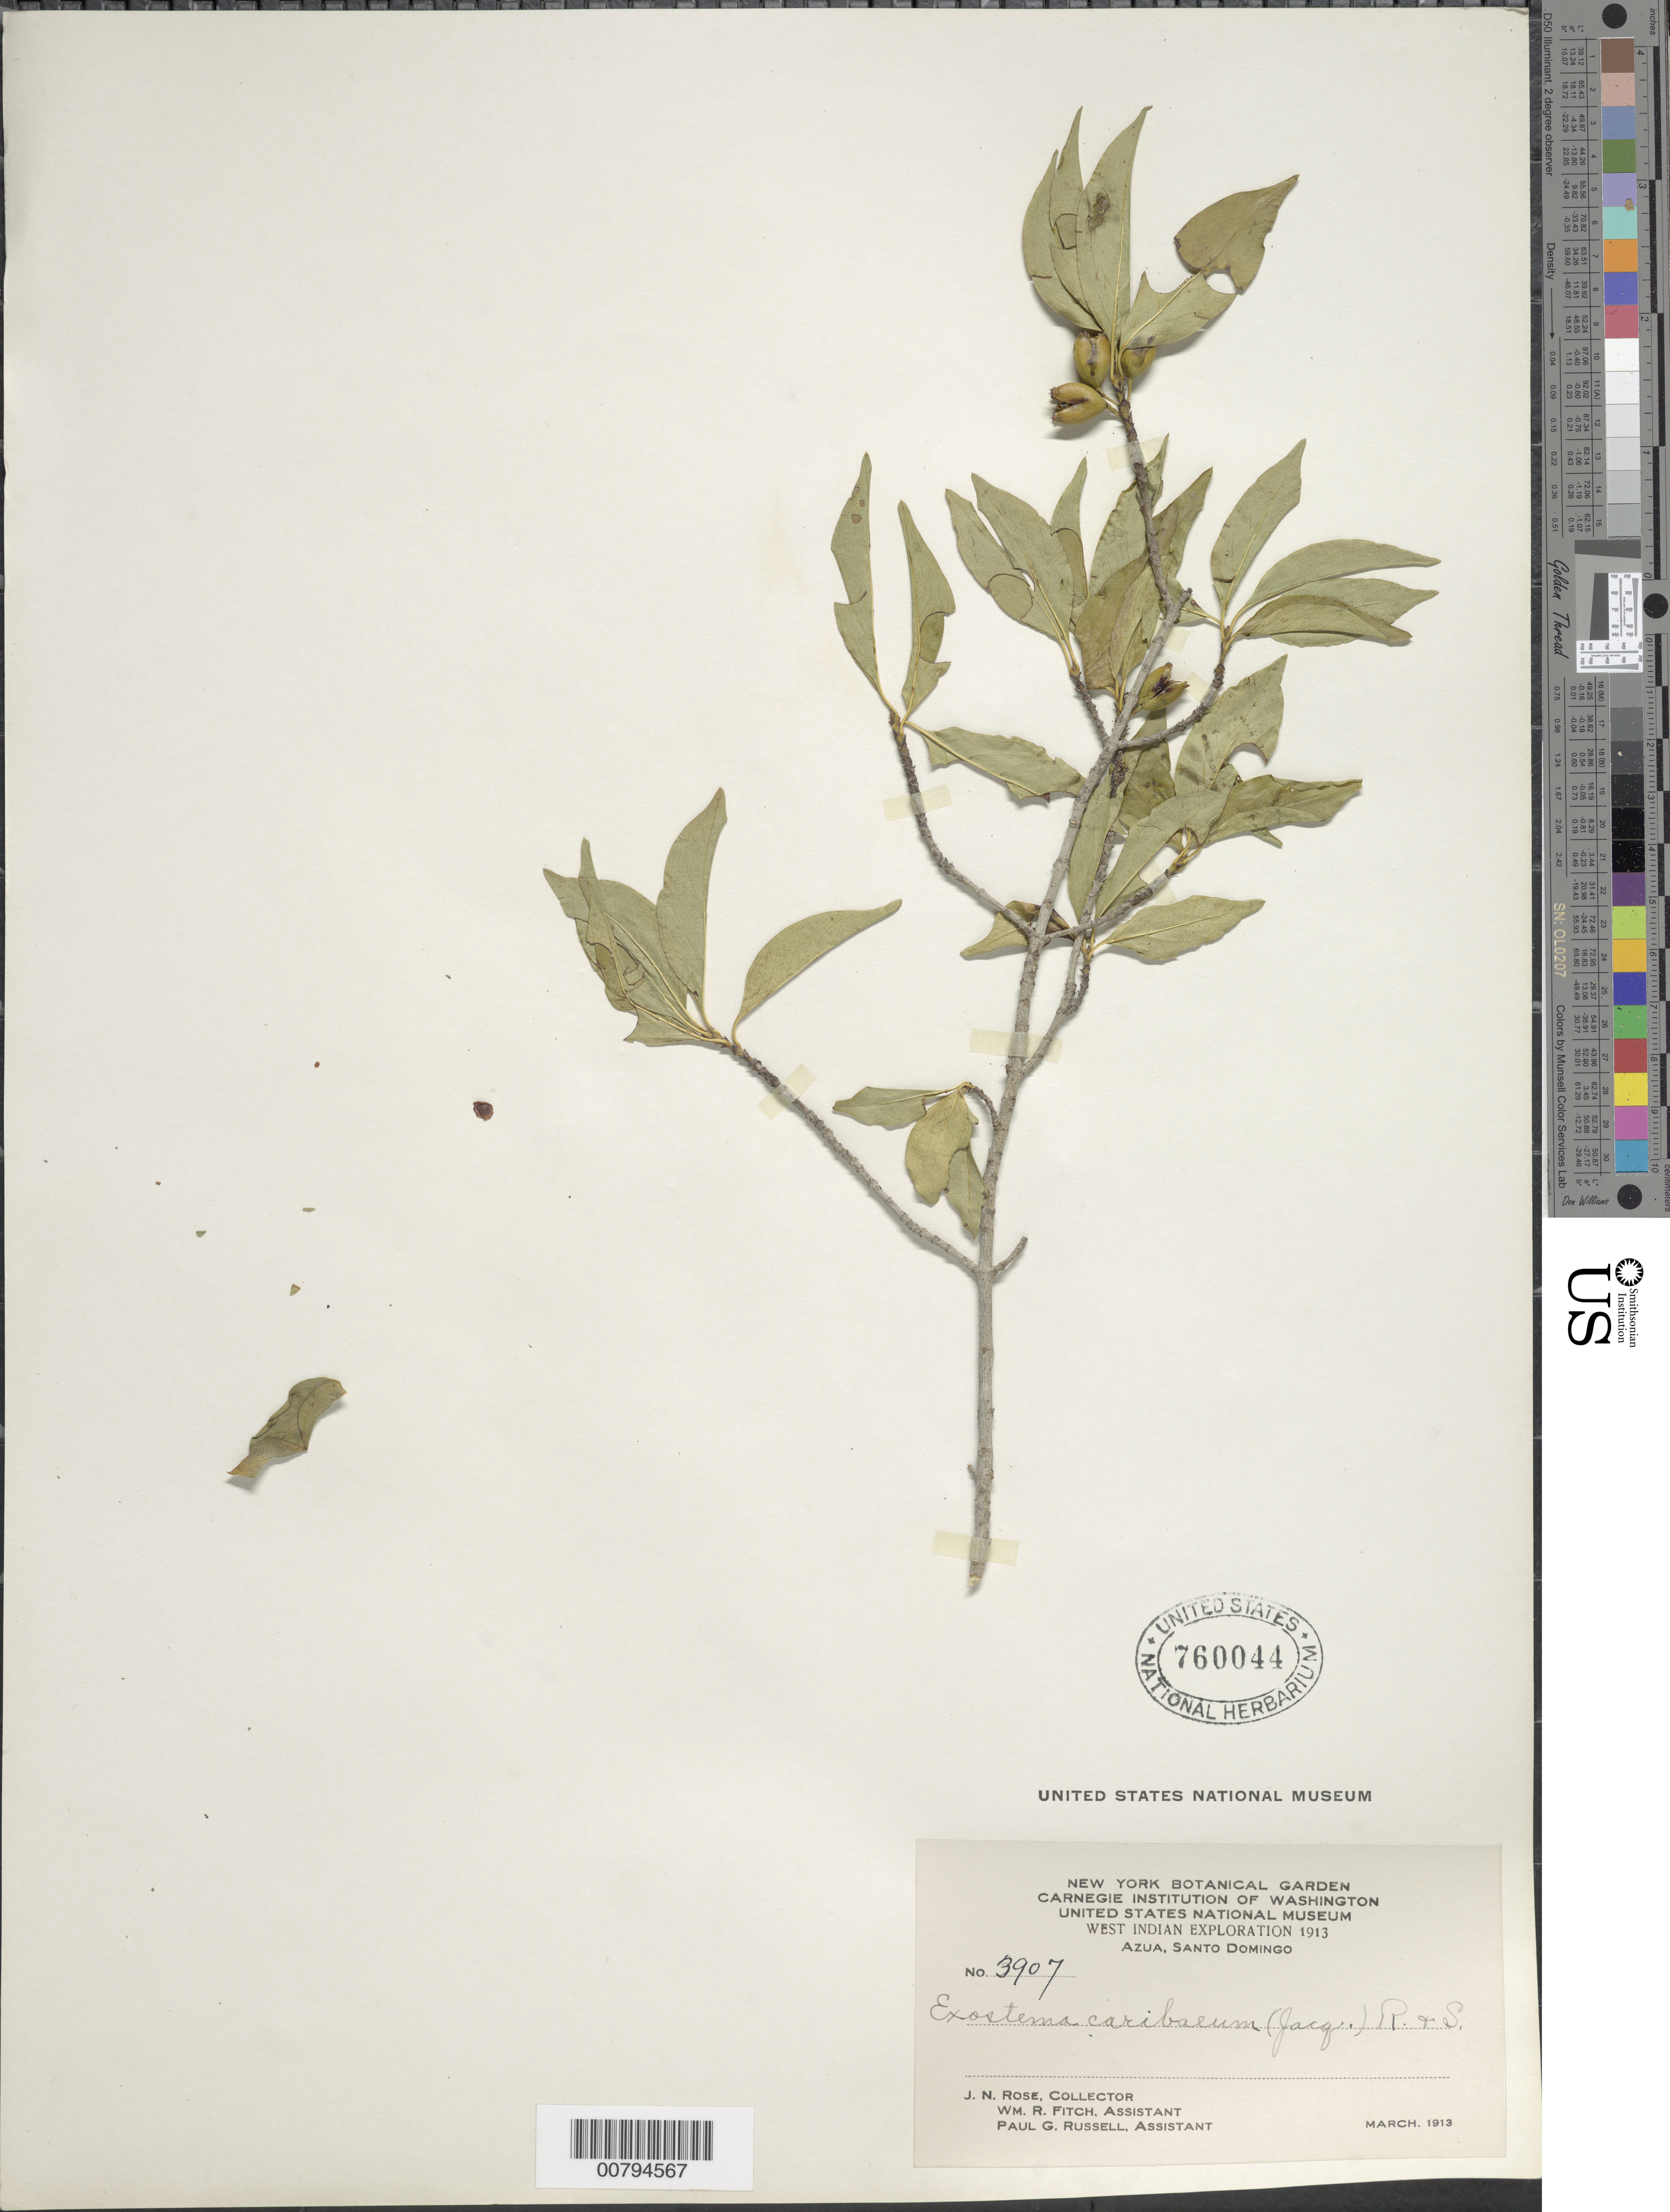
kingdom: Plantae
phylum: Tracheophyta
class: Magnoliopsida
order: Gentianales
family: Rubiaceae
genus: Exostema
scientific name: Exostema caribaeum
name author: (Jacq.) Roem. & Schult.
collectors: J. N. Rose, W. R. Fitch & P. G. Russell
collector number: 3907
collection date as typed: Mar 1913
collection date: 1913-03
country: Dominican Republic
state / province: Barahona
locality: Azua, Santa Domingo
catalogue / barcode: US 760044